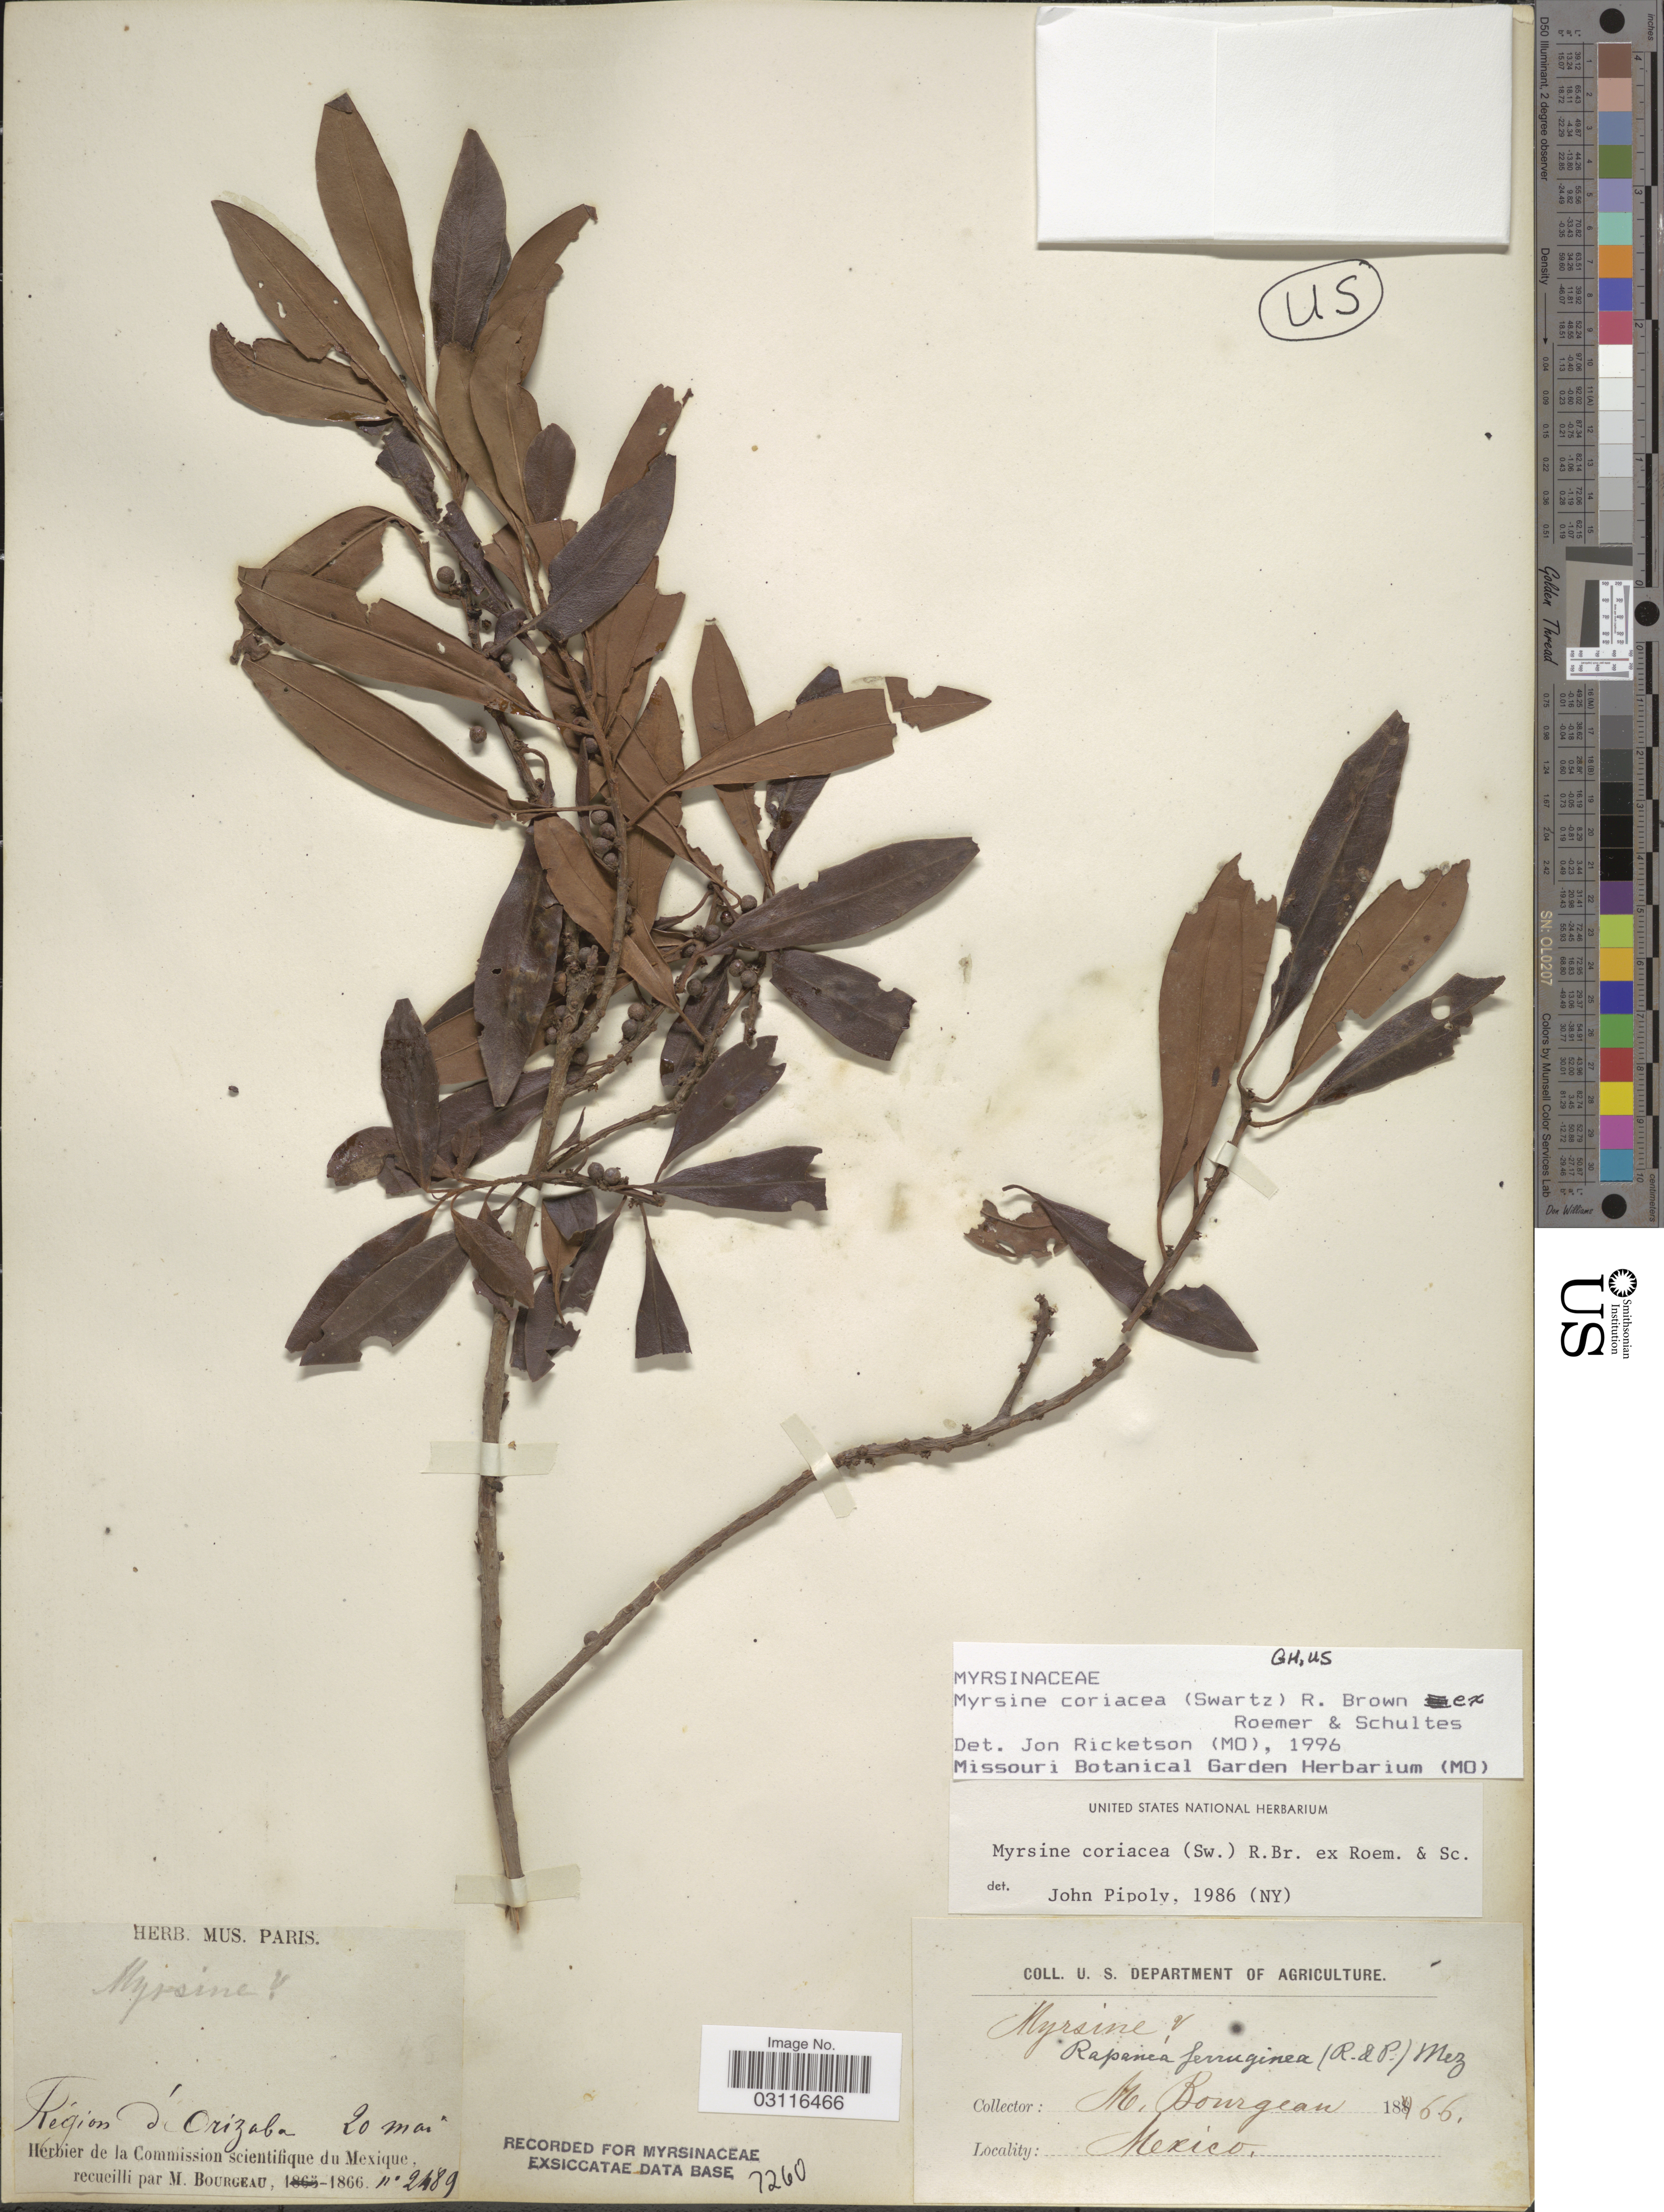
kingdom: Plantae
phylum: Tracheophyta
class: Magnoliopsida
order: Ericales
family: Primulaceae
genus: Myrsine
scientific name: Myrsine coriacea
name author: (Sw.) R. Br. ex Roem. & Schult.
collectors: M. Bourgeau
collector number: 2489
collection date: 1866-05-20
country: Mexico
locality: Région d'Orizaba.